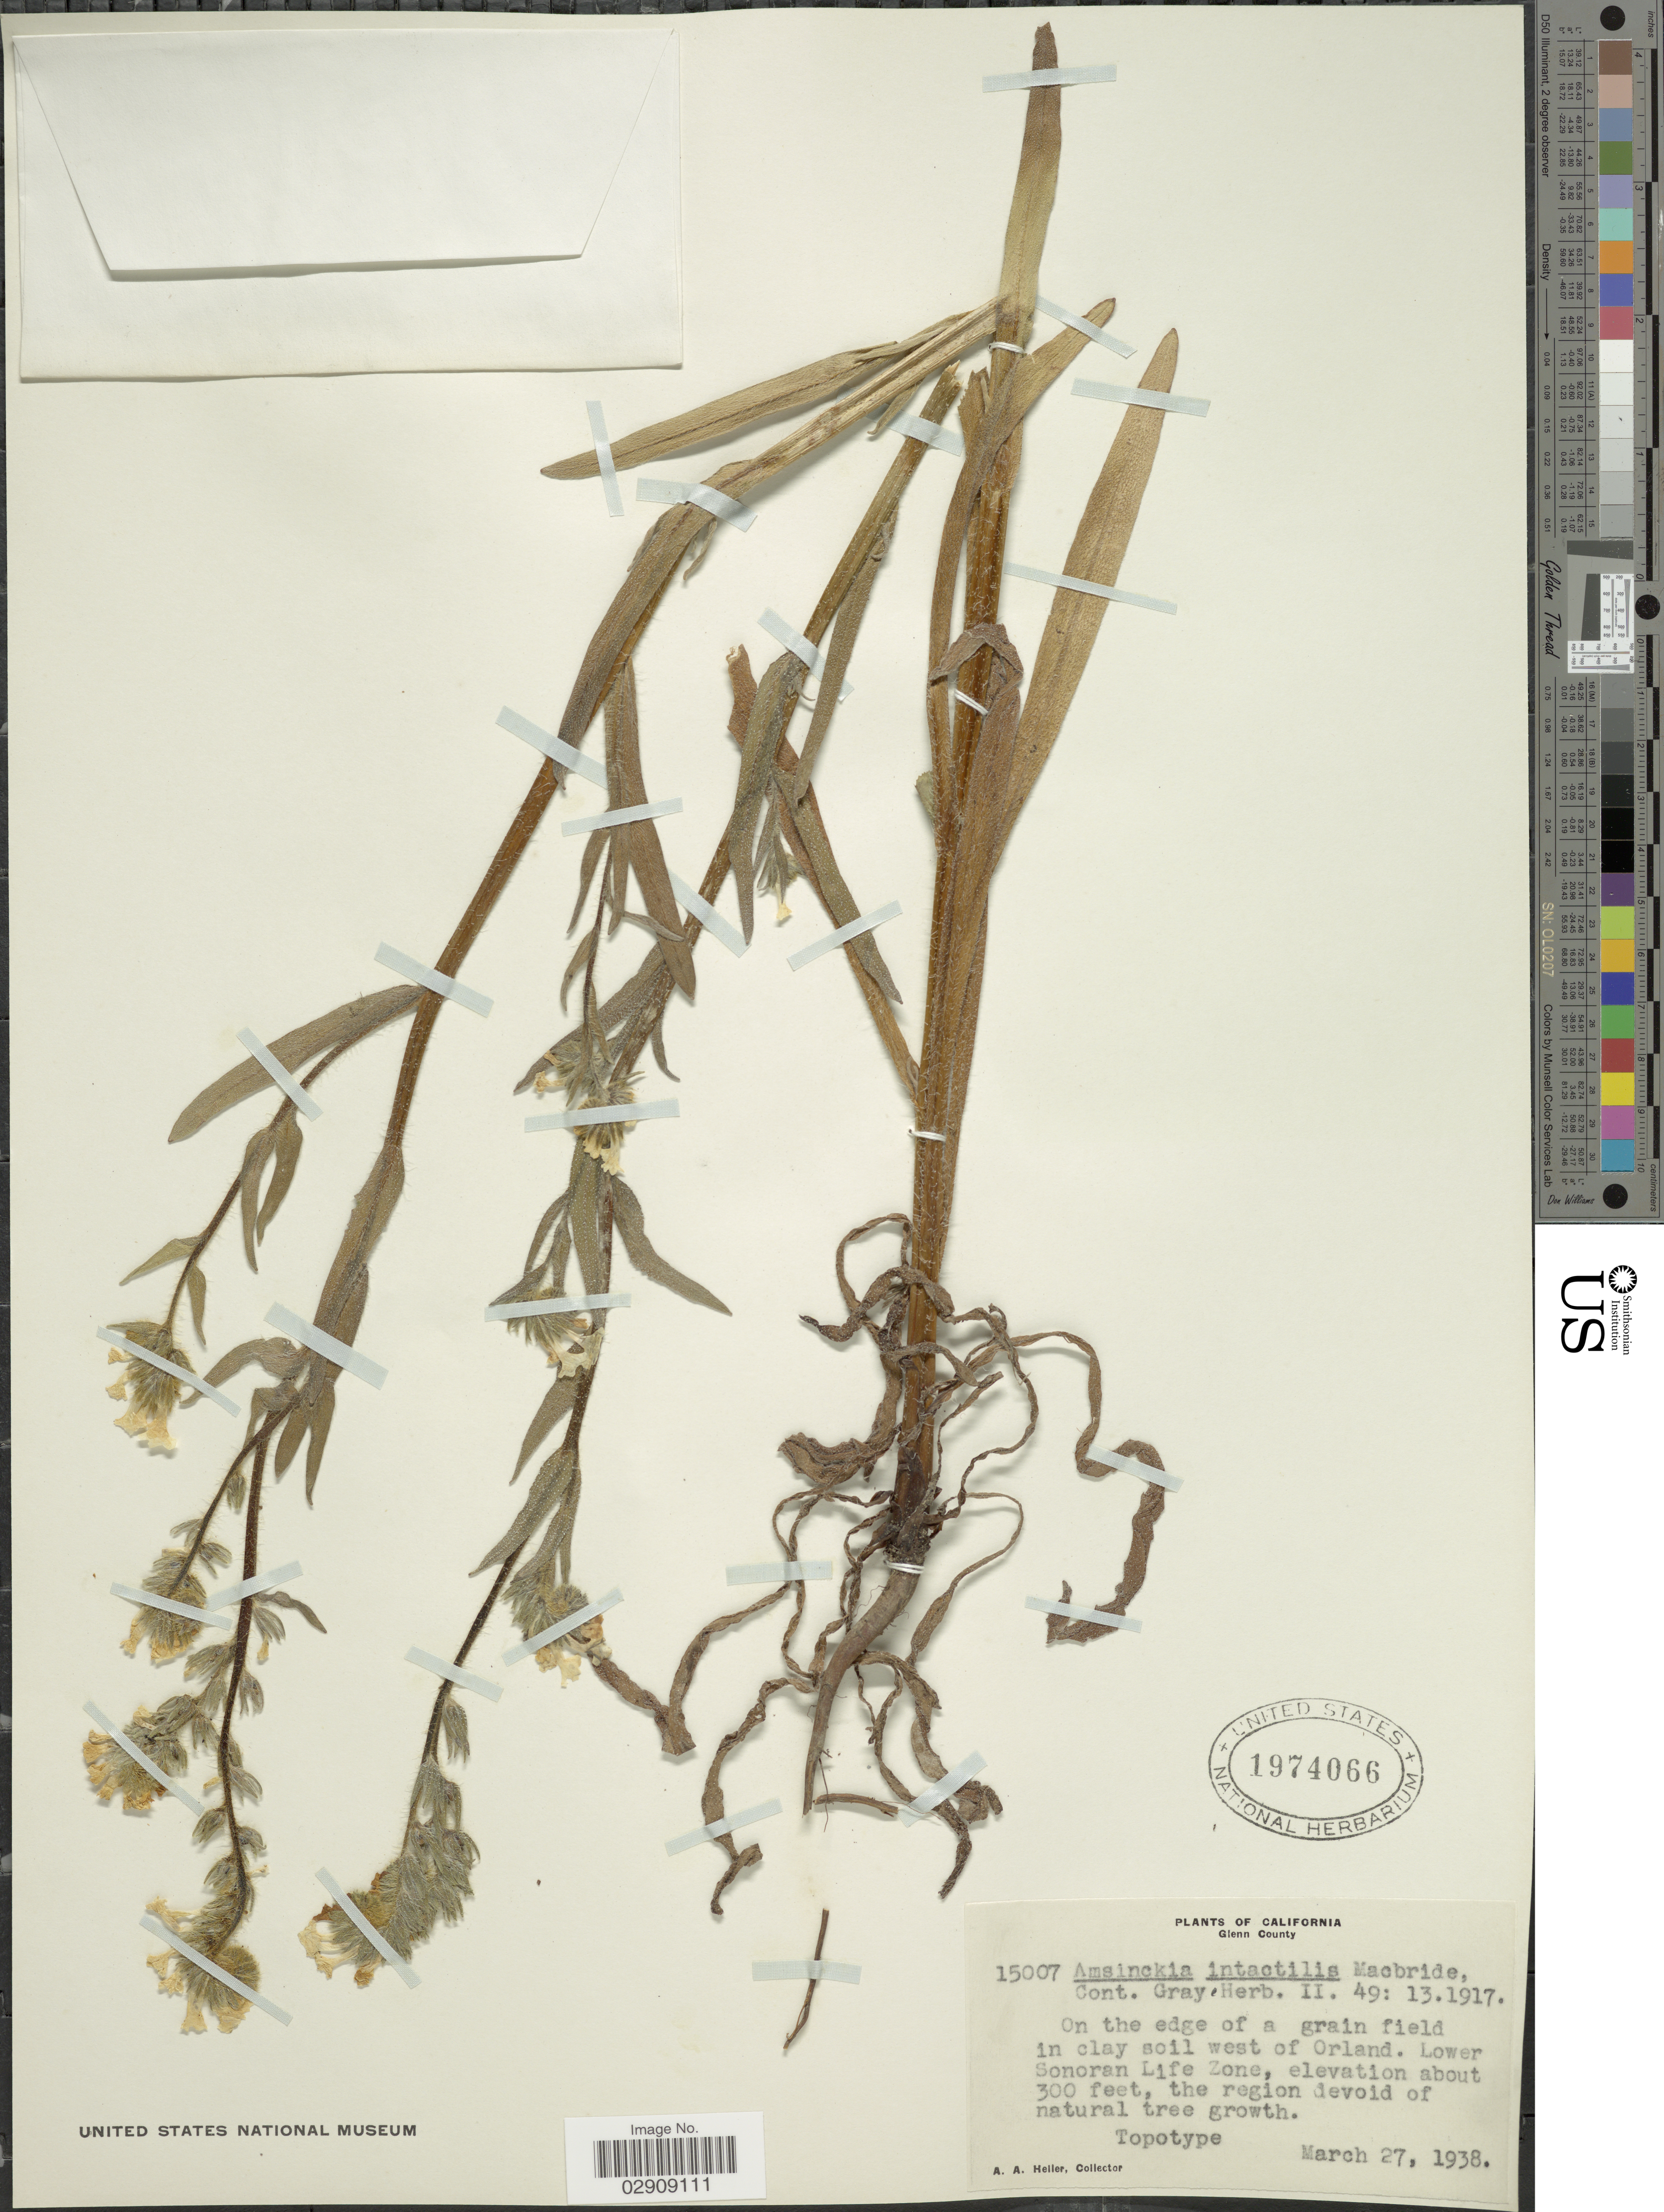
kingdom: Plantae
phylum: Tracheophyta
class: Magnoliopsida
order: Boraginales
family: Boraginaceae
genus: Amsinckia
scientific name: Amsinckia lycopsoides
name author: Lehm.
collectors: A. A. Heller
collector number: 15007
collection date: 1938-03-27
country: United States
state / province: California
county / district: Glenn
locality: Glenn County. West of Orland.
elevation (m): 91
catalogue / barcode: US 1974066